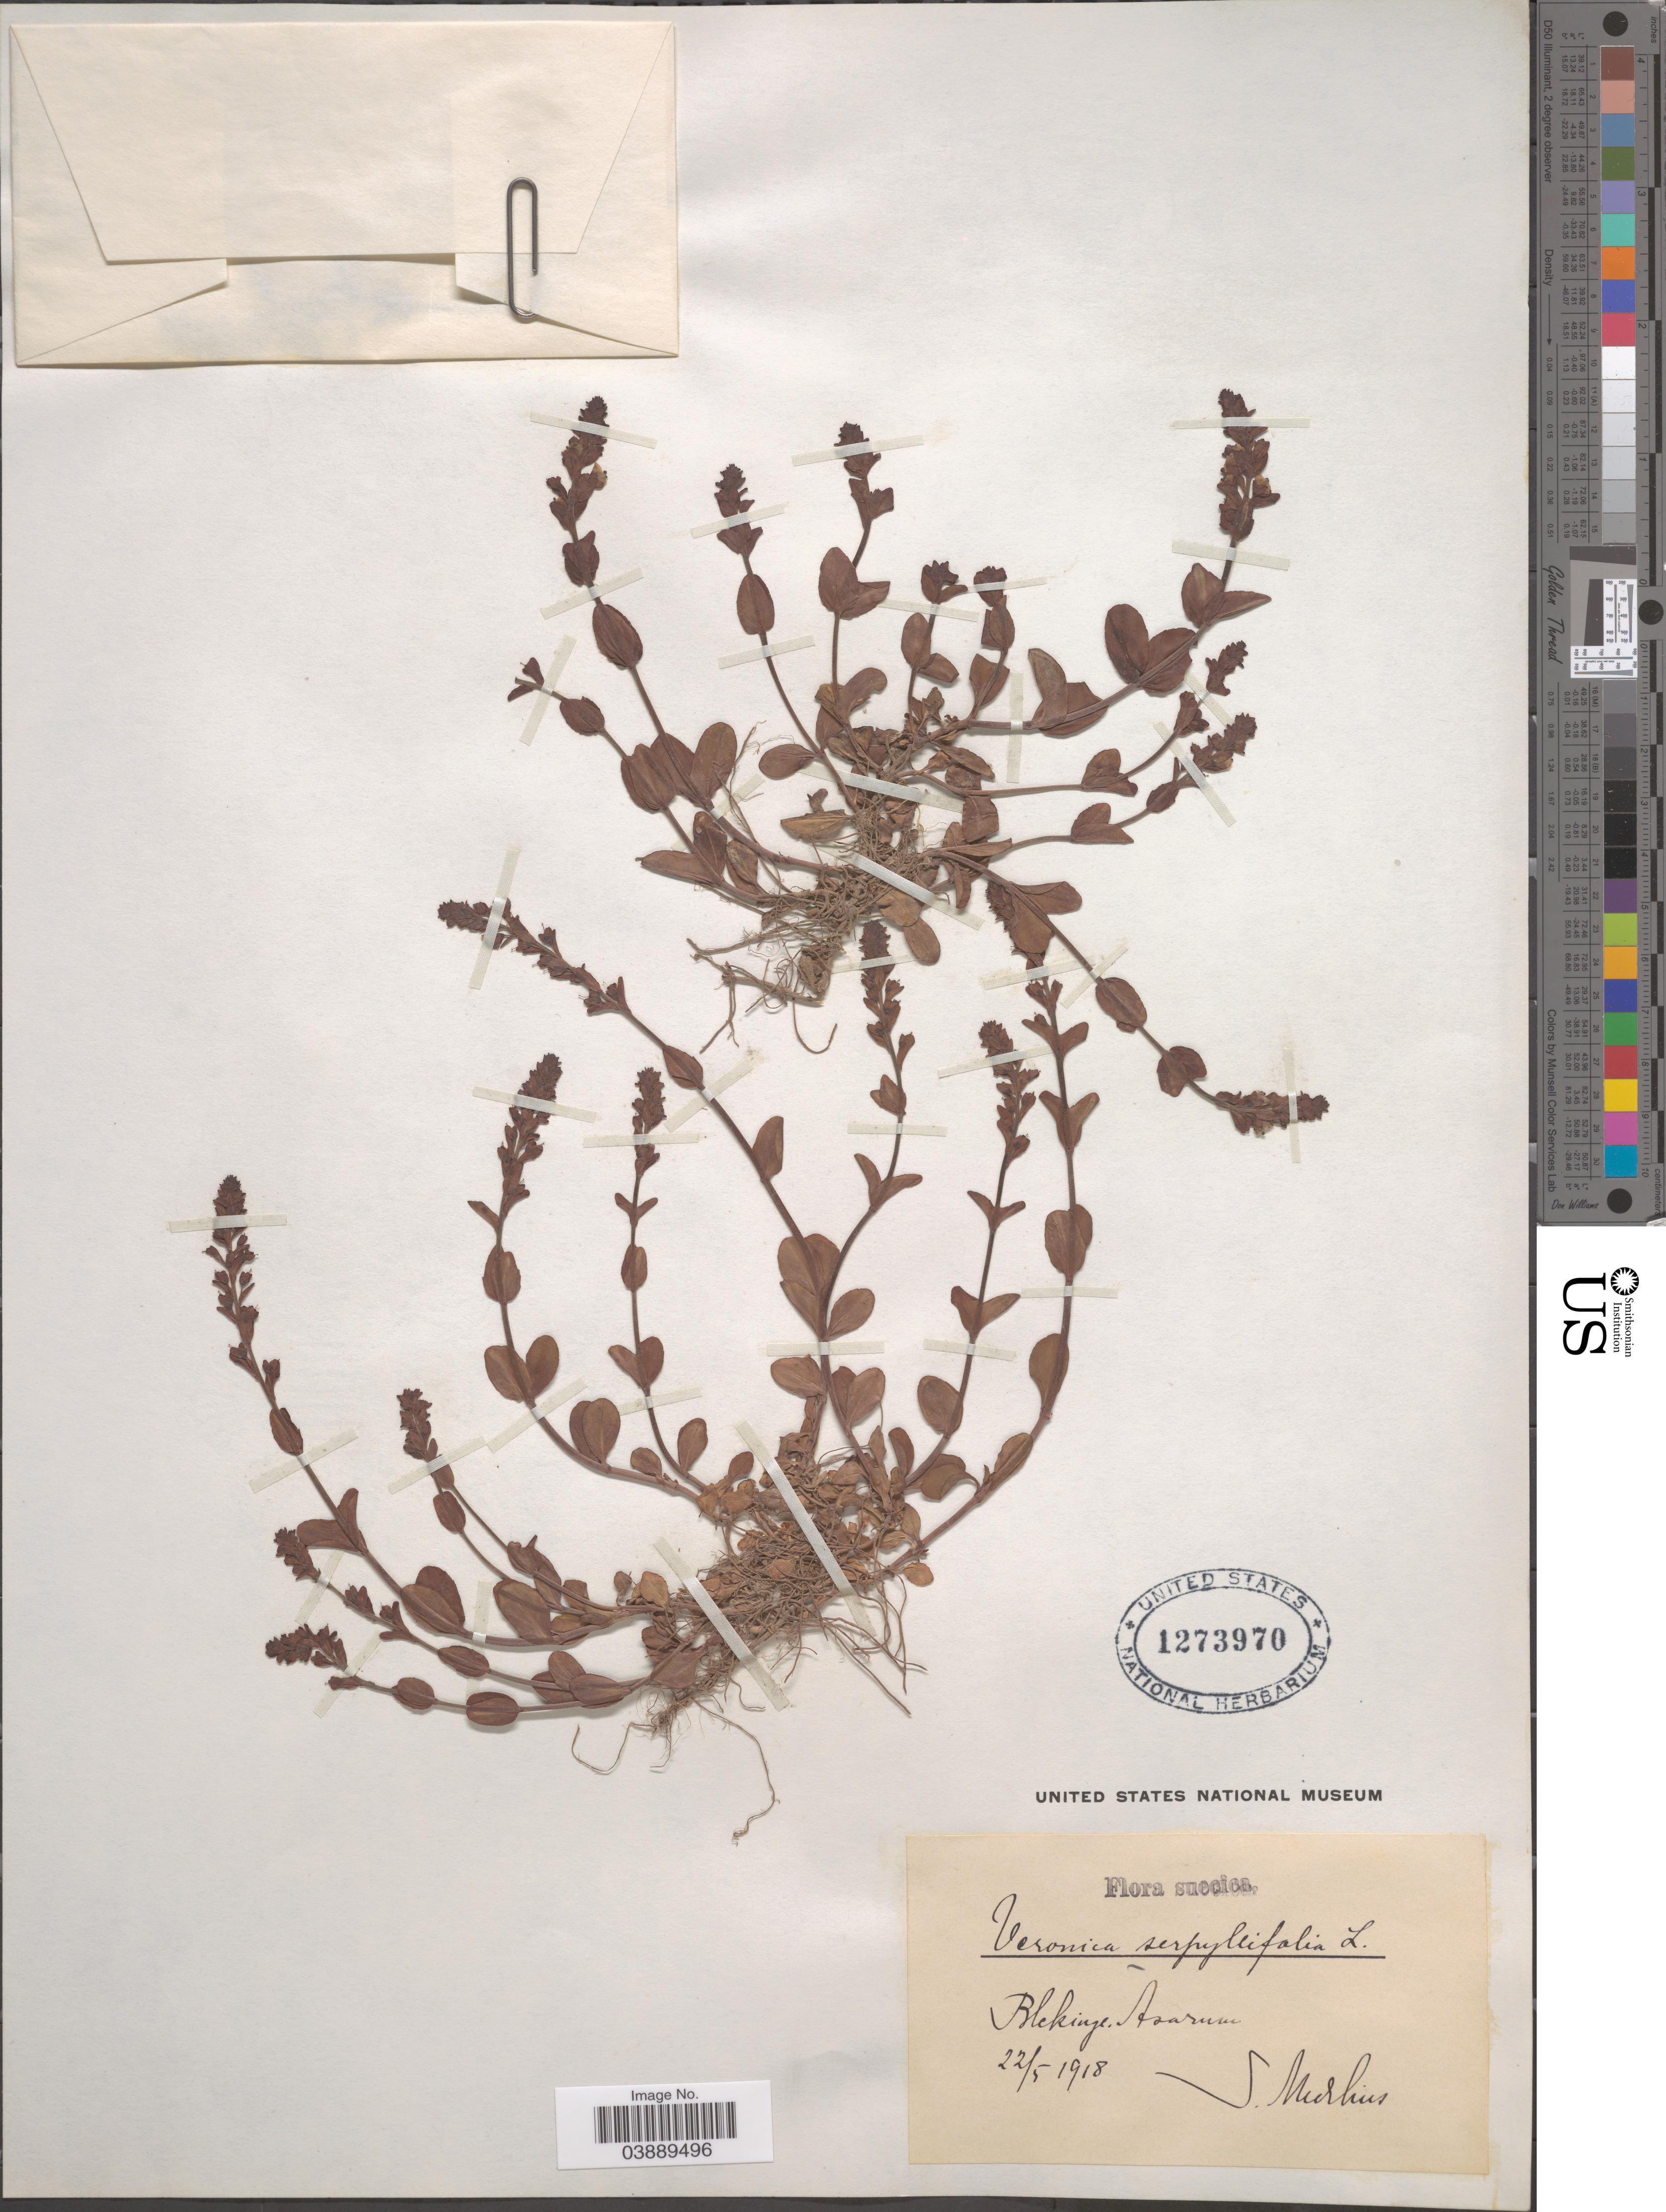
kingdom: Plantae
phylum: Tracheophyta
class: Magnoliopsida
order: Lamiales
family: Plantaginaceae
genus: Veronica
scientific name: Veronica serpyllifolia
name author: L.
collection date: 1918-05-22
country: Sweden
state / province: Blekinge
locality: Blekinge. Asarum.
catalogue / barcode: US 1273970